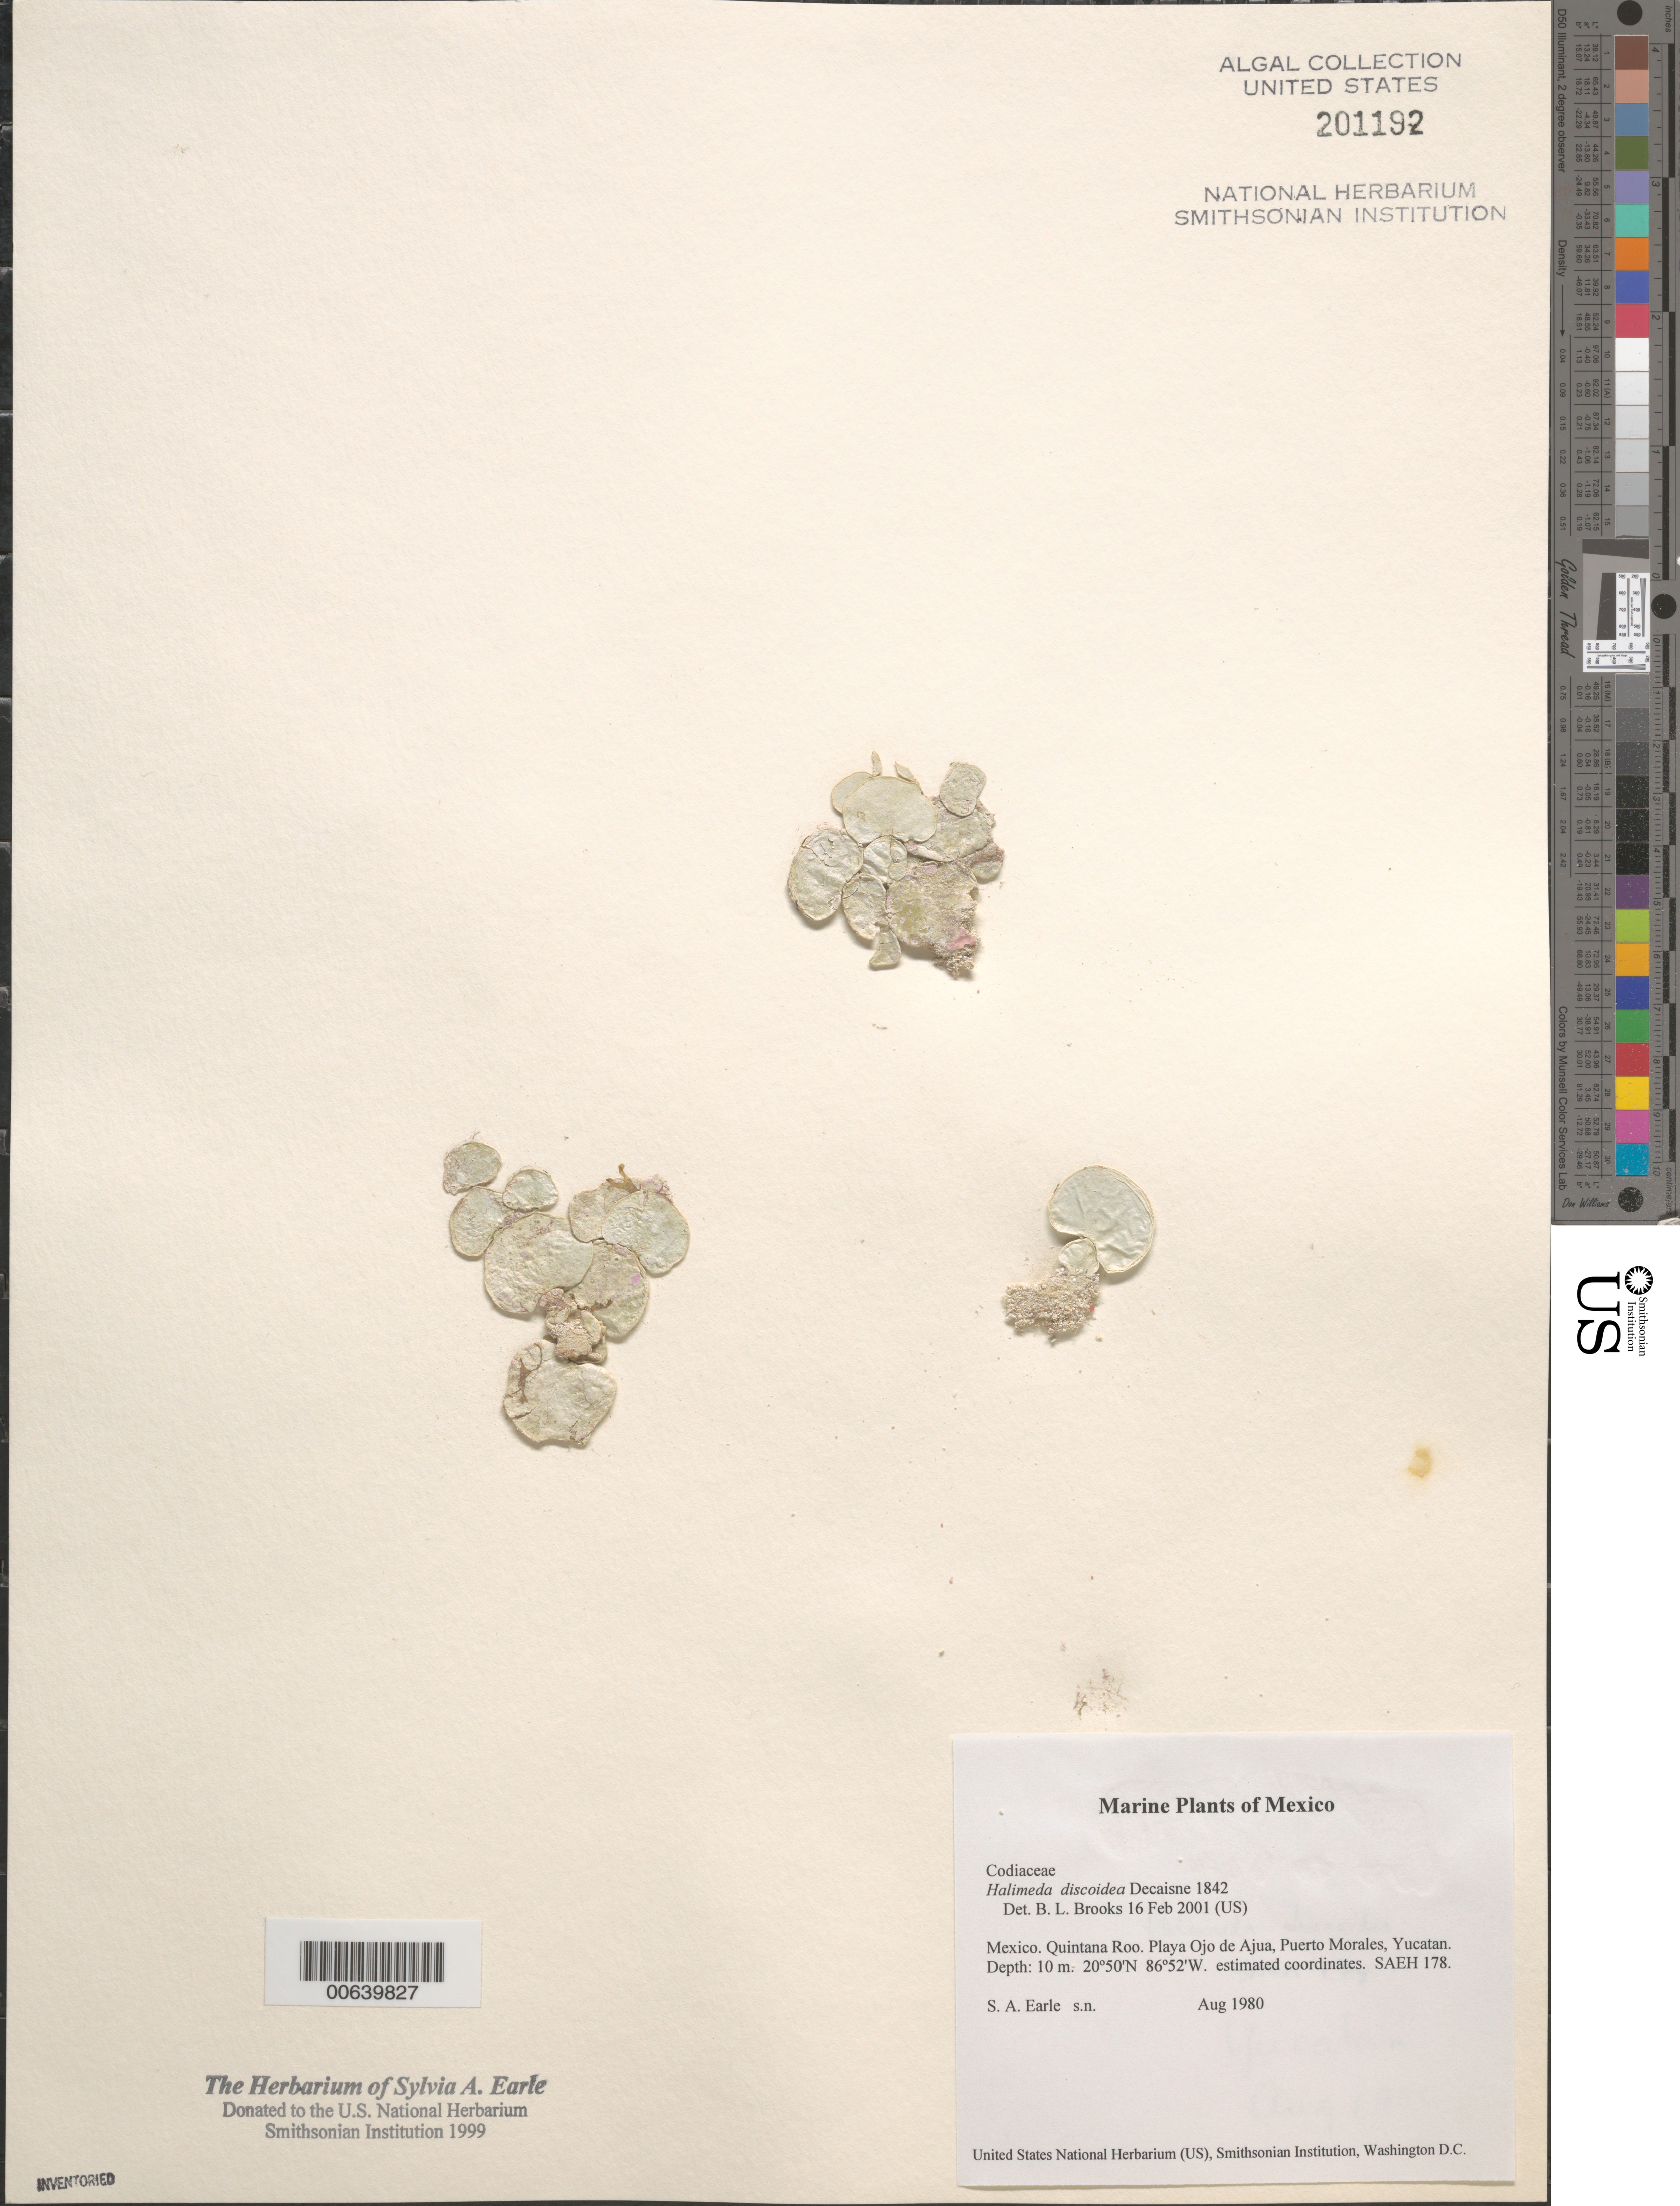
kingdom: Plantae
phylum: Chlorophyta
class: Ulvophyceae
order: Bryopsidales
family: Halimedaceae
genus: Halimeda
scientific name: Halimeda discoidea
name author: Decne.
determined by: Brooks, B. L., (BOT), Smithsonian Institution - National Museum of Natural History (UNITED STATES)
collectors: S. A. Earle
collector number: SAEH 178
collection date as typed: Aug 1980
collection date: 1980-08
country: Mexico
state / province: Quintana Roo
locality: Playa Ojo de Agua, Puerto Morales, Yucatan Peninsula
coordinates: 20 50' N, 86 52' W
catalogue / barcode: US 201192